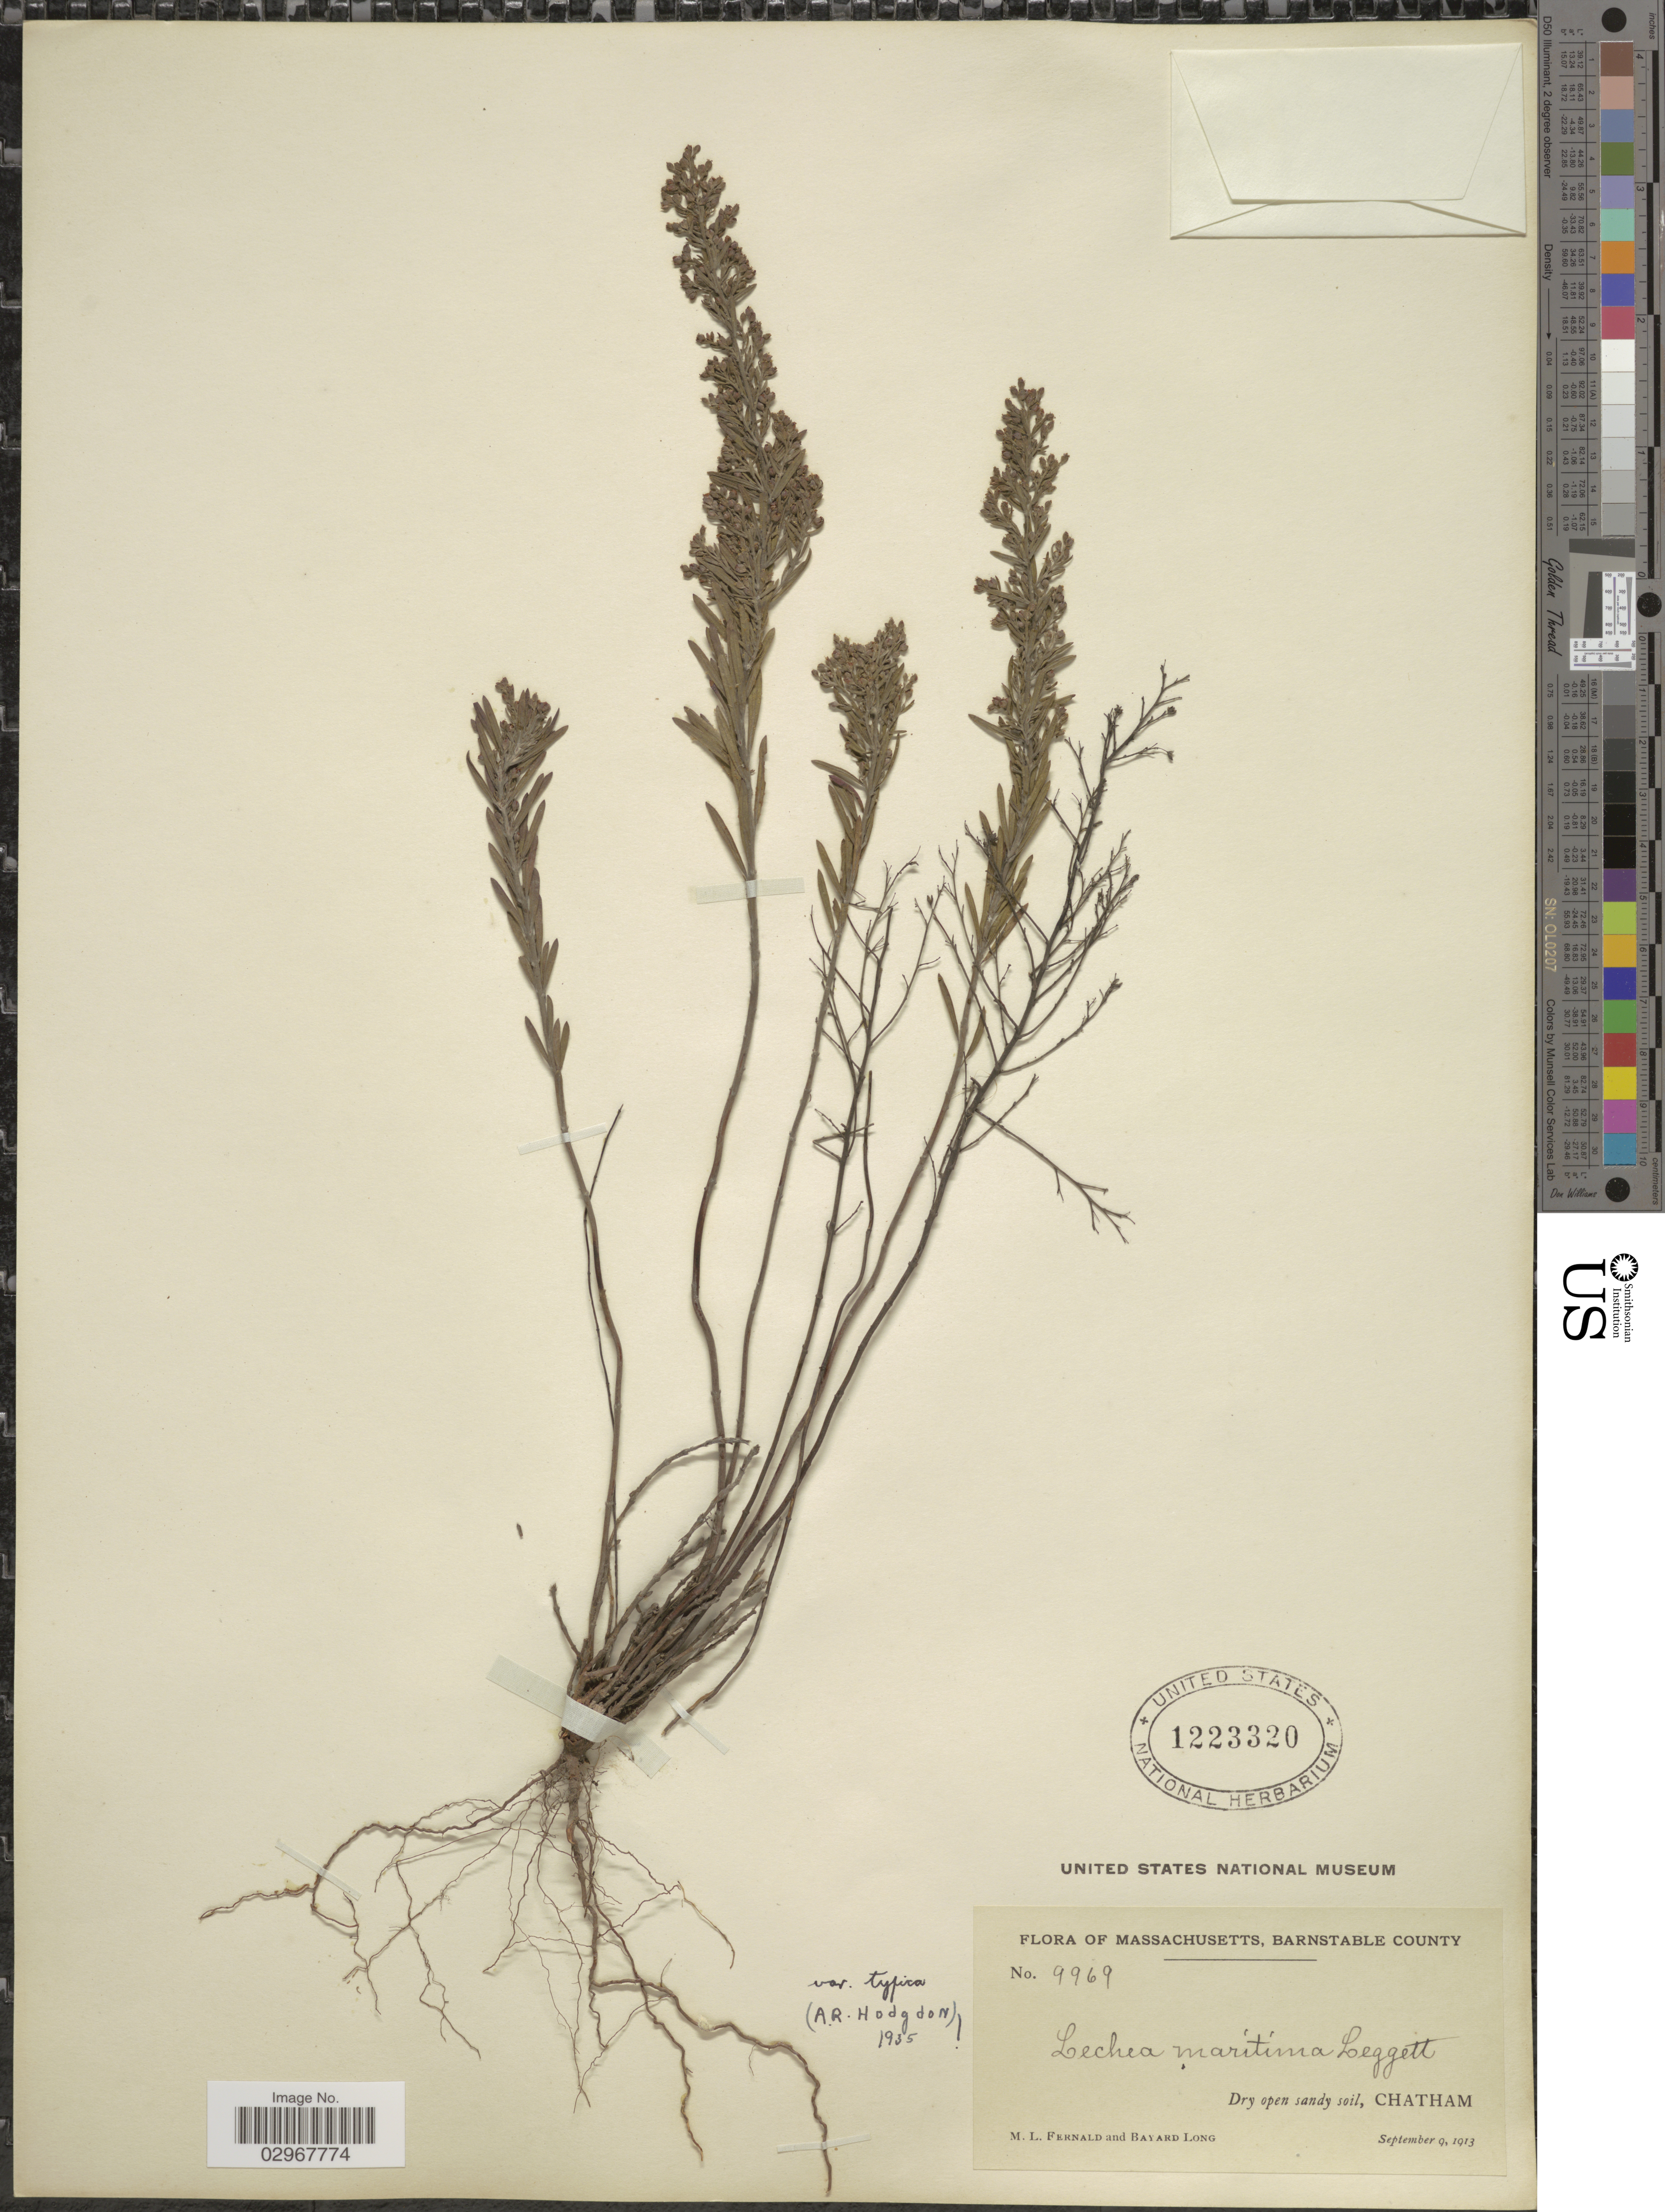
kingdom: Plantae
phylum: Tracheophyta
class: Magnoliopsida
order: Malvales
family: Cistaceae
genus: Lechea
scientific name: Lechea maritima var. typica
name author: Hodgdon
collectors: M. L. Fernald & B. Long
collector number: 9969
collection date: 1913-09-09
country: United States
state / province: Massachusetts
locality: Barnstable County. Chatham.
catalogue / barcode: US 1223320